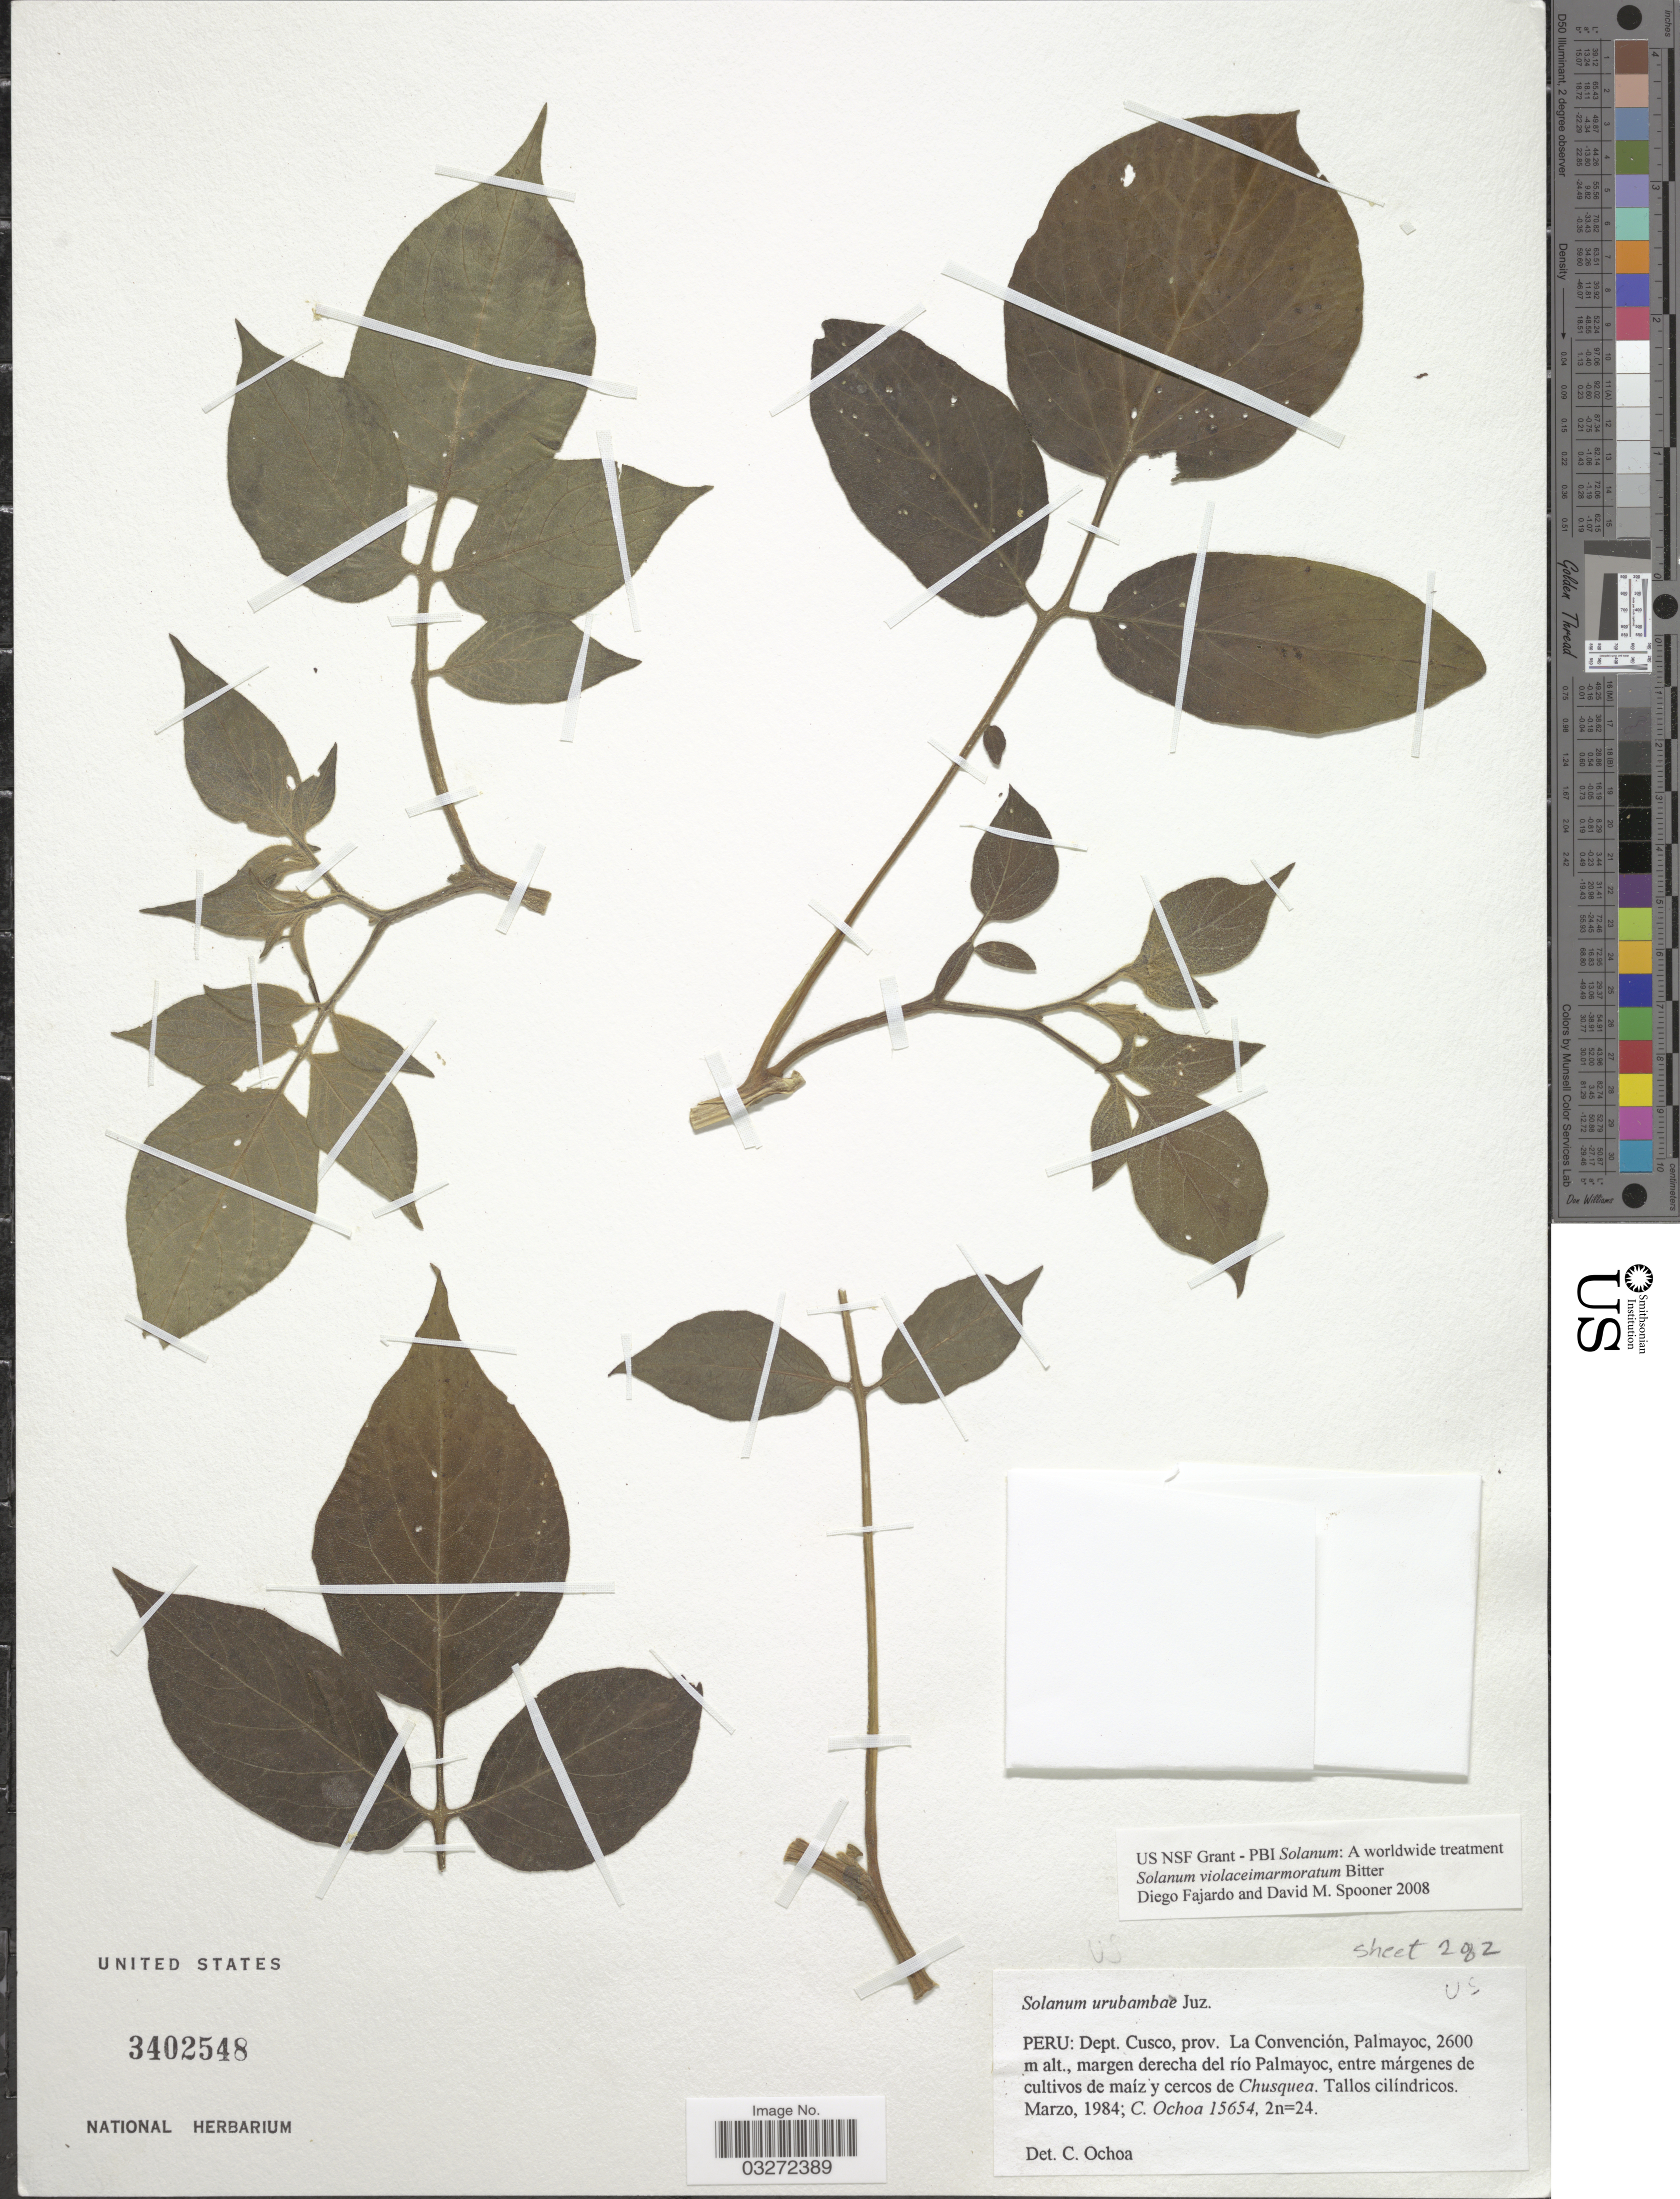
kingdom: Plantae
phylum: Tracheophyta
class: Magnoliopsida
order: Solanales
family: Solanaceae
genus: Solanum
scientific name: Solanum violaceimarmoratum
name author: Bitter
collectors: C. Ochoa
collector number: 15654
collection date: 1984-03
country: Peru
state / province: Cusco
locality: Dept. Cusco, prov. La Convención, Palmayoc, margen derecha del río Palmayoc, entre márgenes de cultivos de maíz y cercos de Chusquea.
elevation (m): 2600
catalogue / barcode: US 3402548